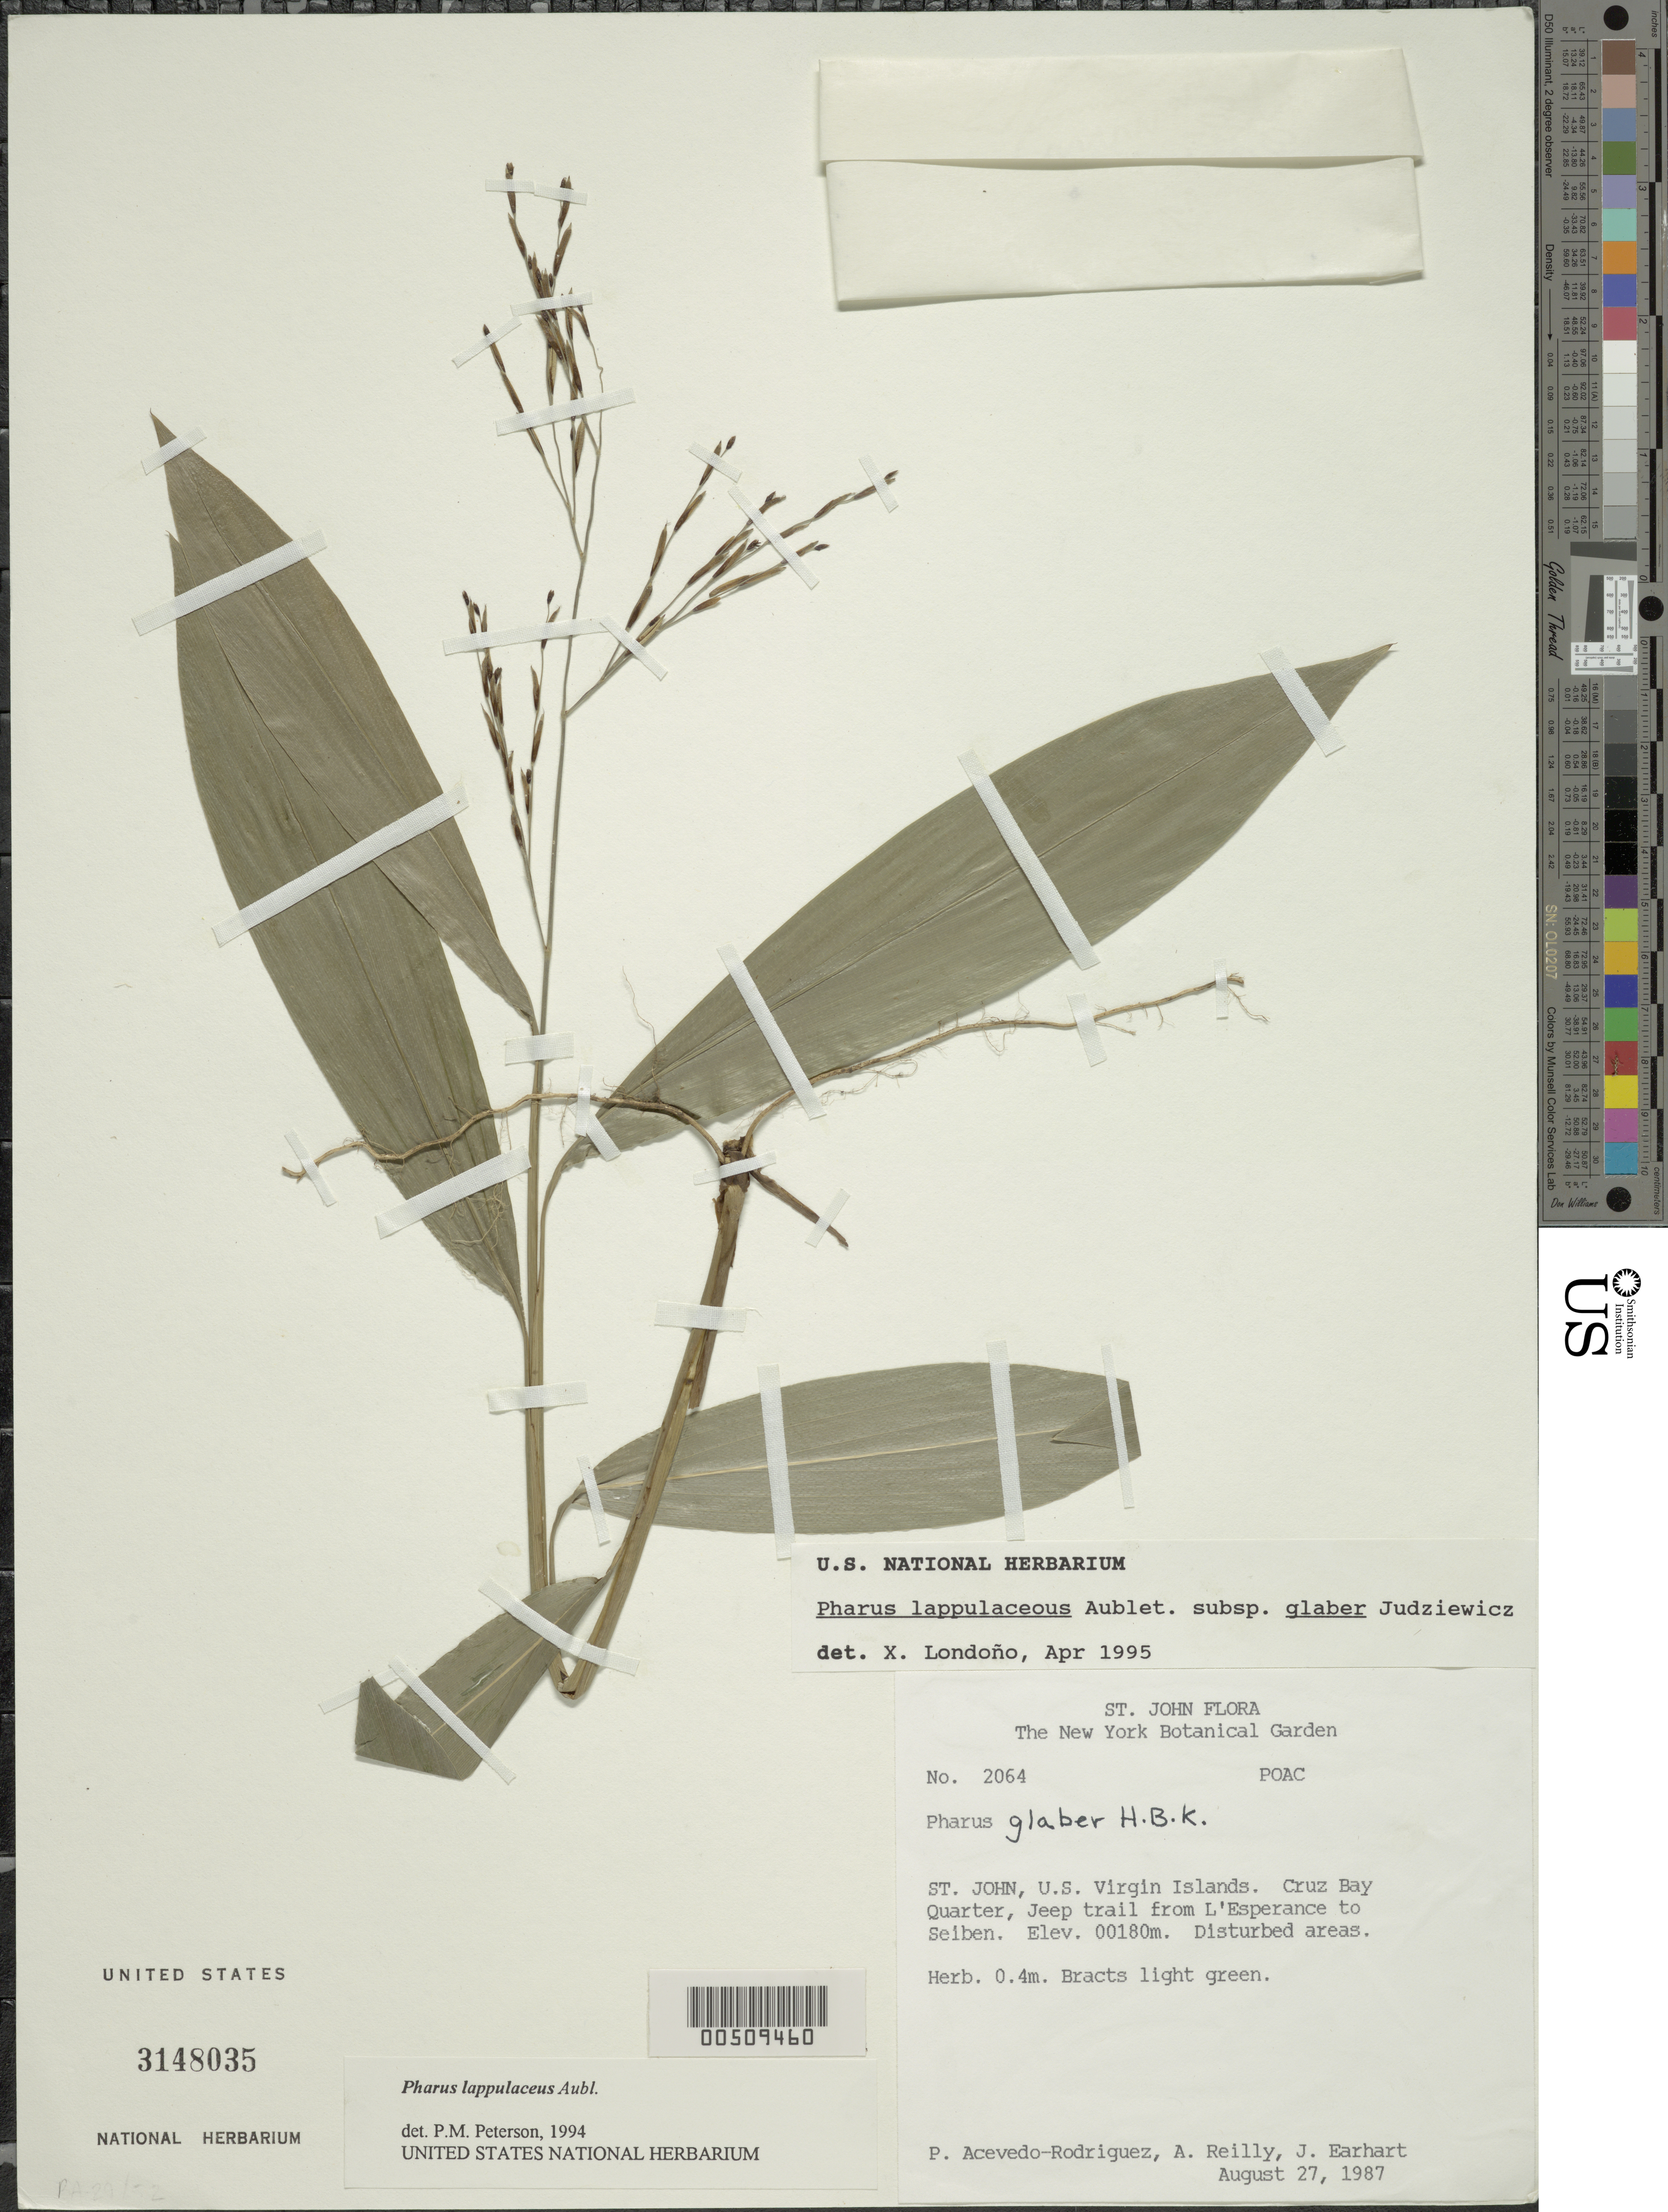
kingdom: Plantae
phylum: Tracheophyta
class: Liliopsida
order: Poales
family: Poaceae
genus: Pharus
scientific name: Pharus lappulaceus subsp. glaber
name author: (Kunth) Judz.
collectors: P. Acevedo-Rodr., A. Reilly & J. Earhart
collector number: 2064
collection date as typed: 27 Aug 1987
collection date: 1987-08-27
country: U.S. Virgin Islands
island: St. John Island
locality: Cruz bay, quarter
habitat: Disturbed areas.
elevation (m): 180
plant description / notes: UPRRP, US, VINPS, NY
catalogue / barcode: US 3148035